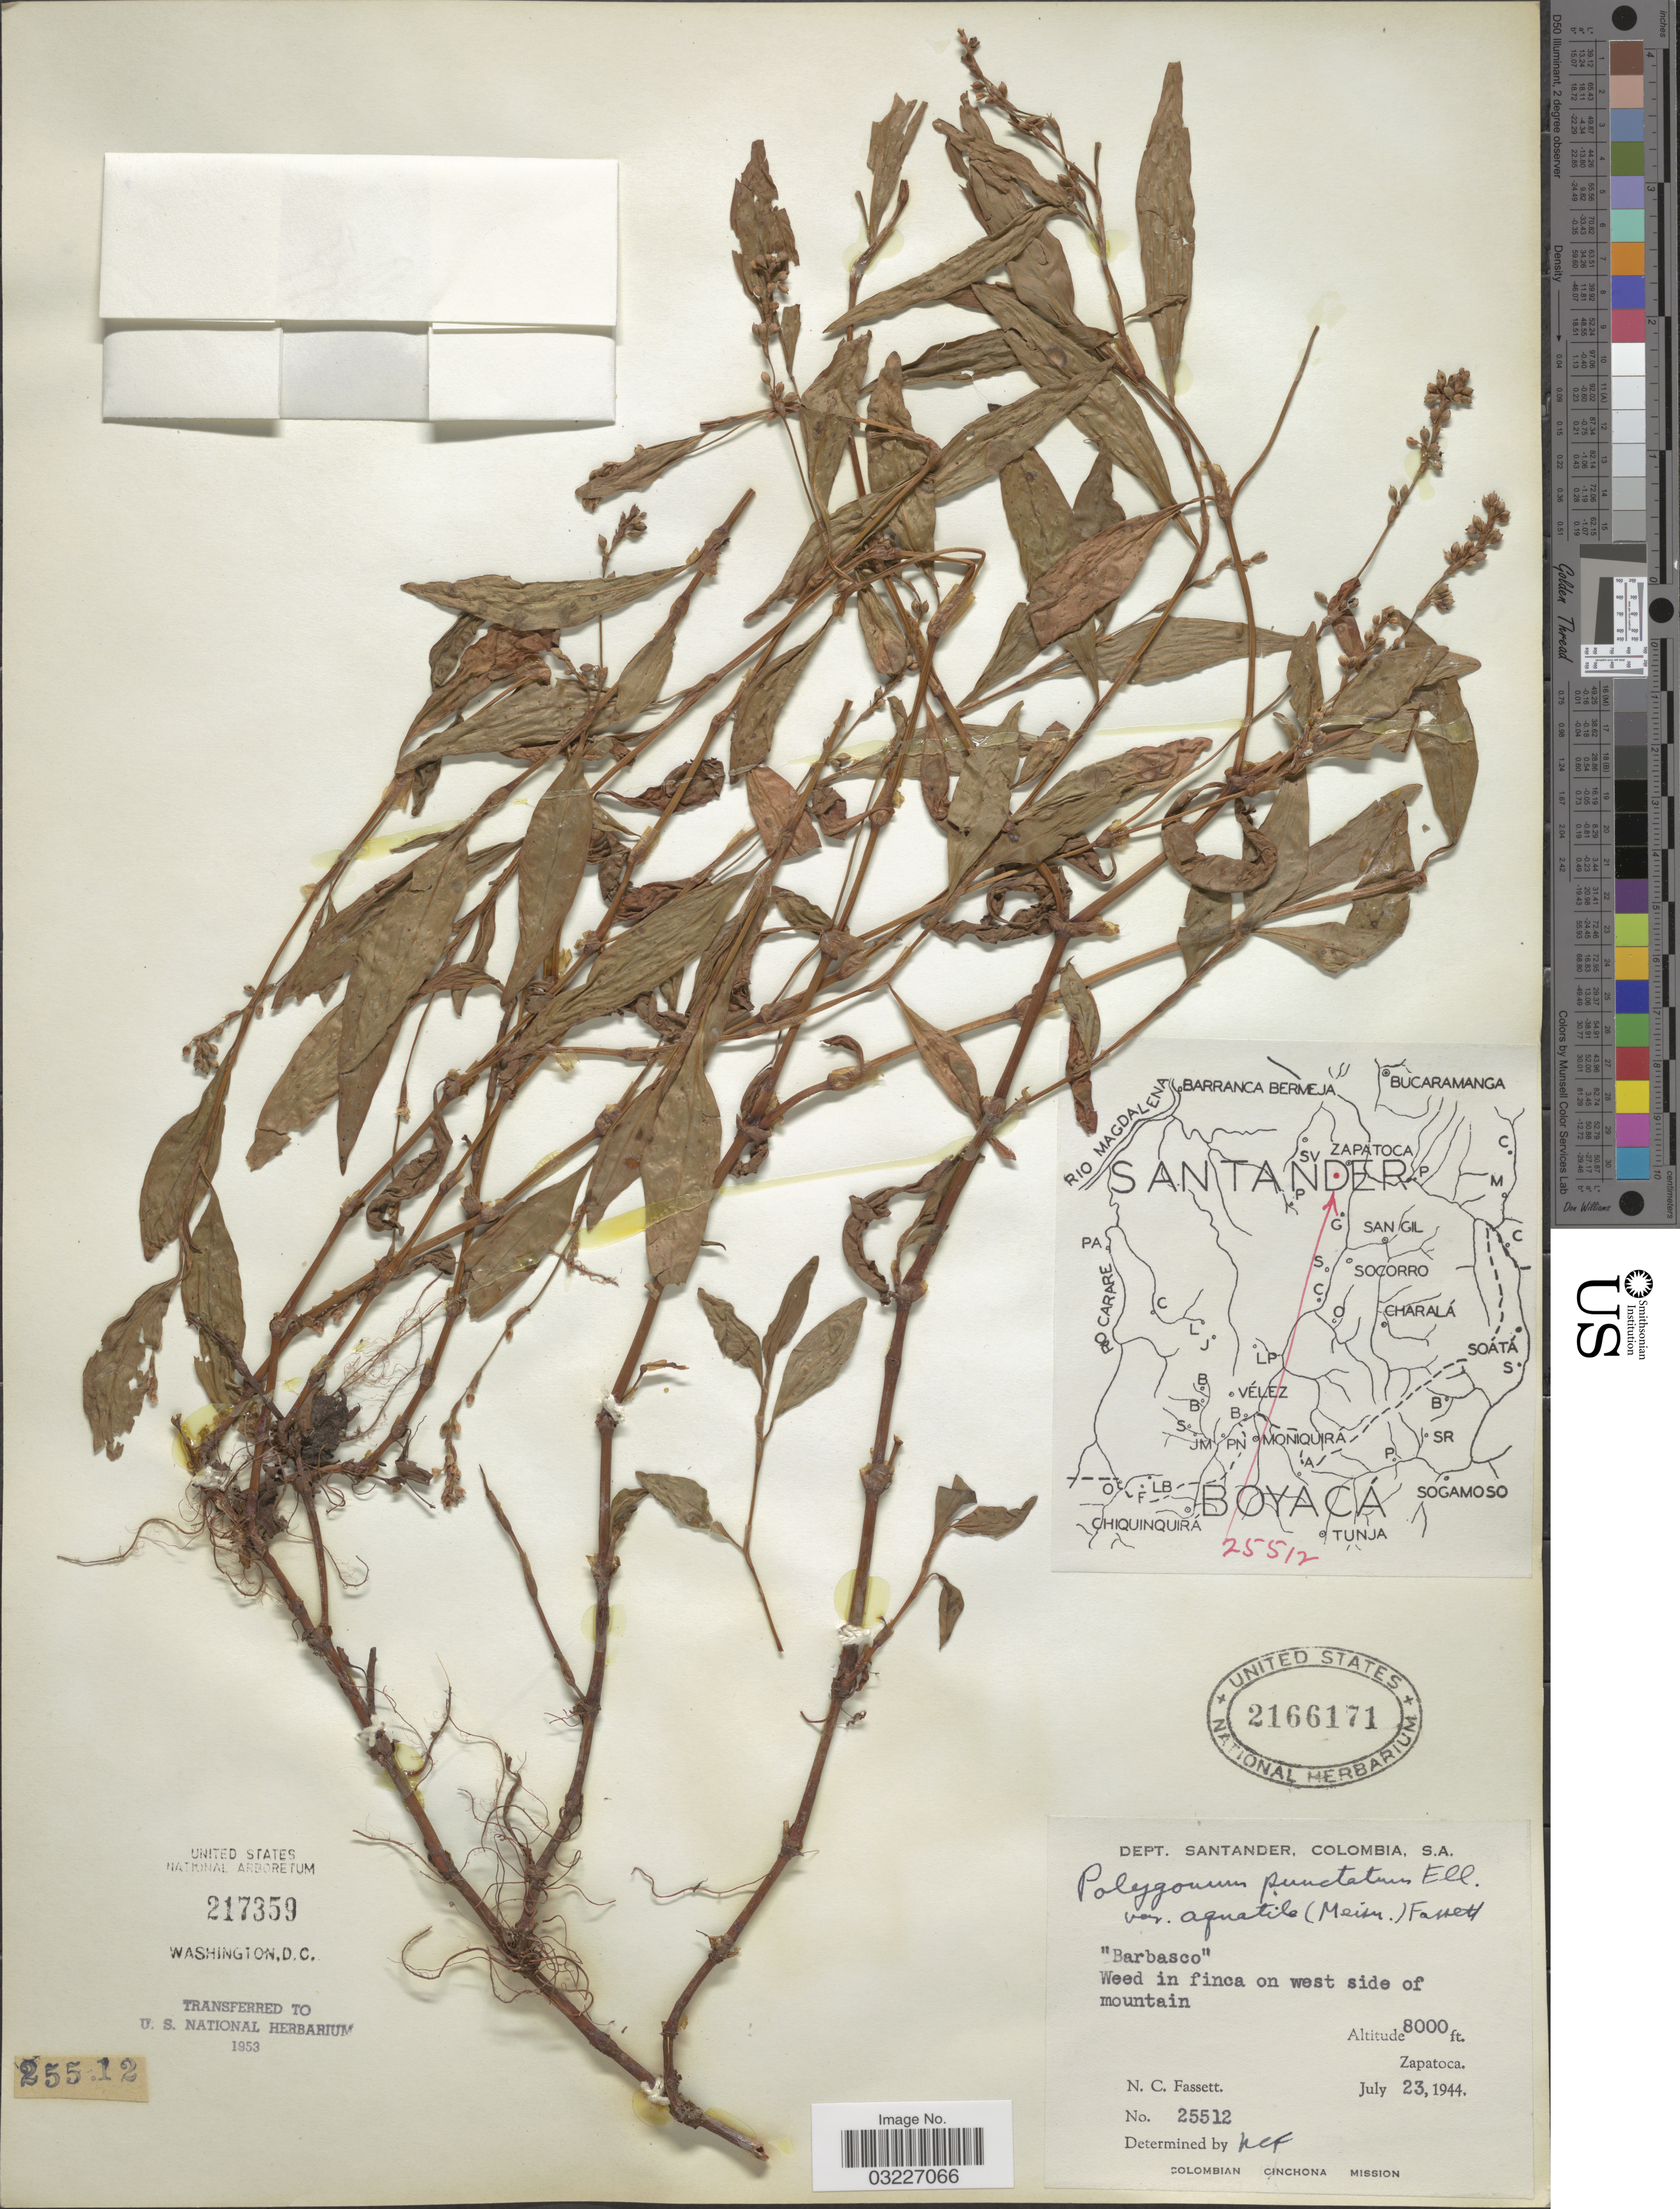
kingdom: Plantae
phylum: Tracheophyta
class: Magnoliopsida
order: Caryophyllales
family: Polygonaceae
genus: Polygonum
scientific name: Polygonum opelousanum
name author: Riddell ex Small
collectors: N. C. Fassett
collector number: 25512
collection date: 1944-07-23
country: Colombia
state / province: Santander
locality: Dept. Santander. West side of mountain. Zapatoca.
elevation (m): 2438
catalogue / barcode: US 2166171